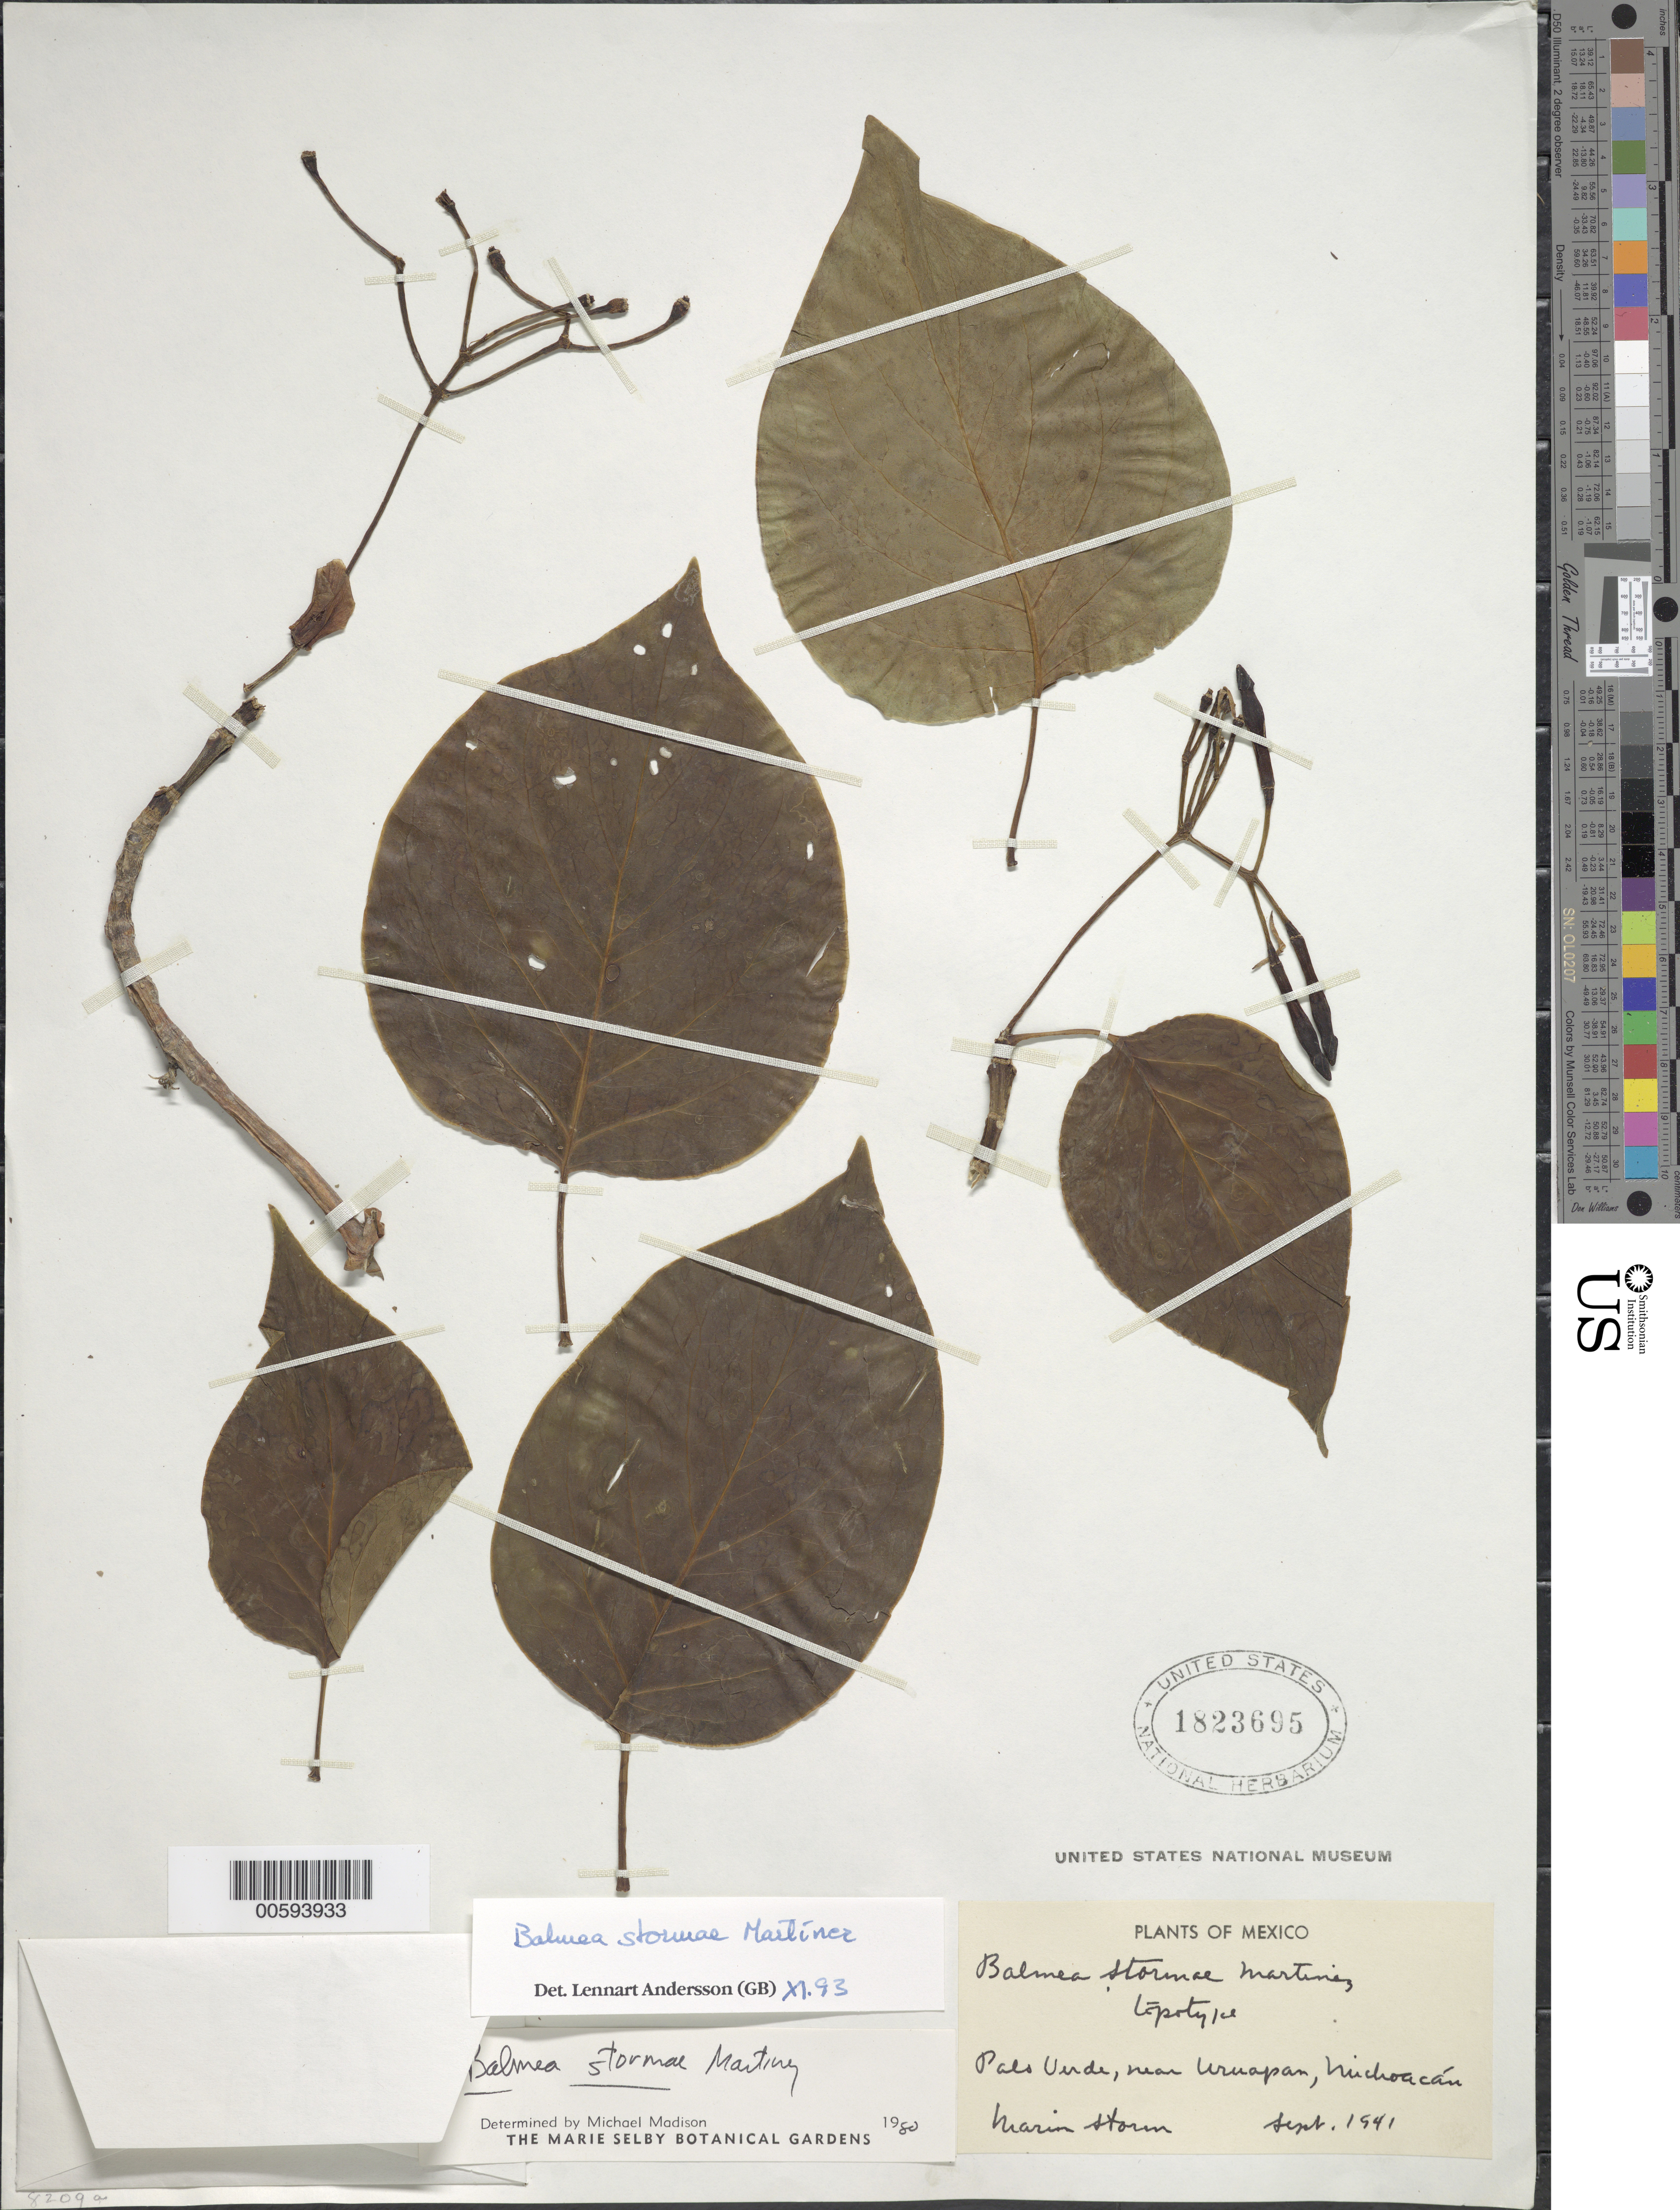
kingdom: Plantae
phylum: Tracheophyta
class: Magnoliopsida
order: Gentianales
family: Rubiaceae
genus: Balmea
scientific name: Balmea stormae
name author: Martínez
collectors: M. Storm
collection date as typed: Sep 1941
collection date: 1941-09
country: Mexico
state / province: Michoacán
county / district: Uruapan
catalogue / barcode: US 1823695